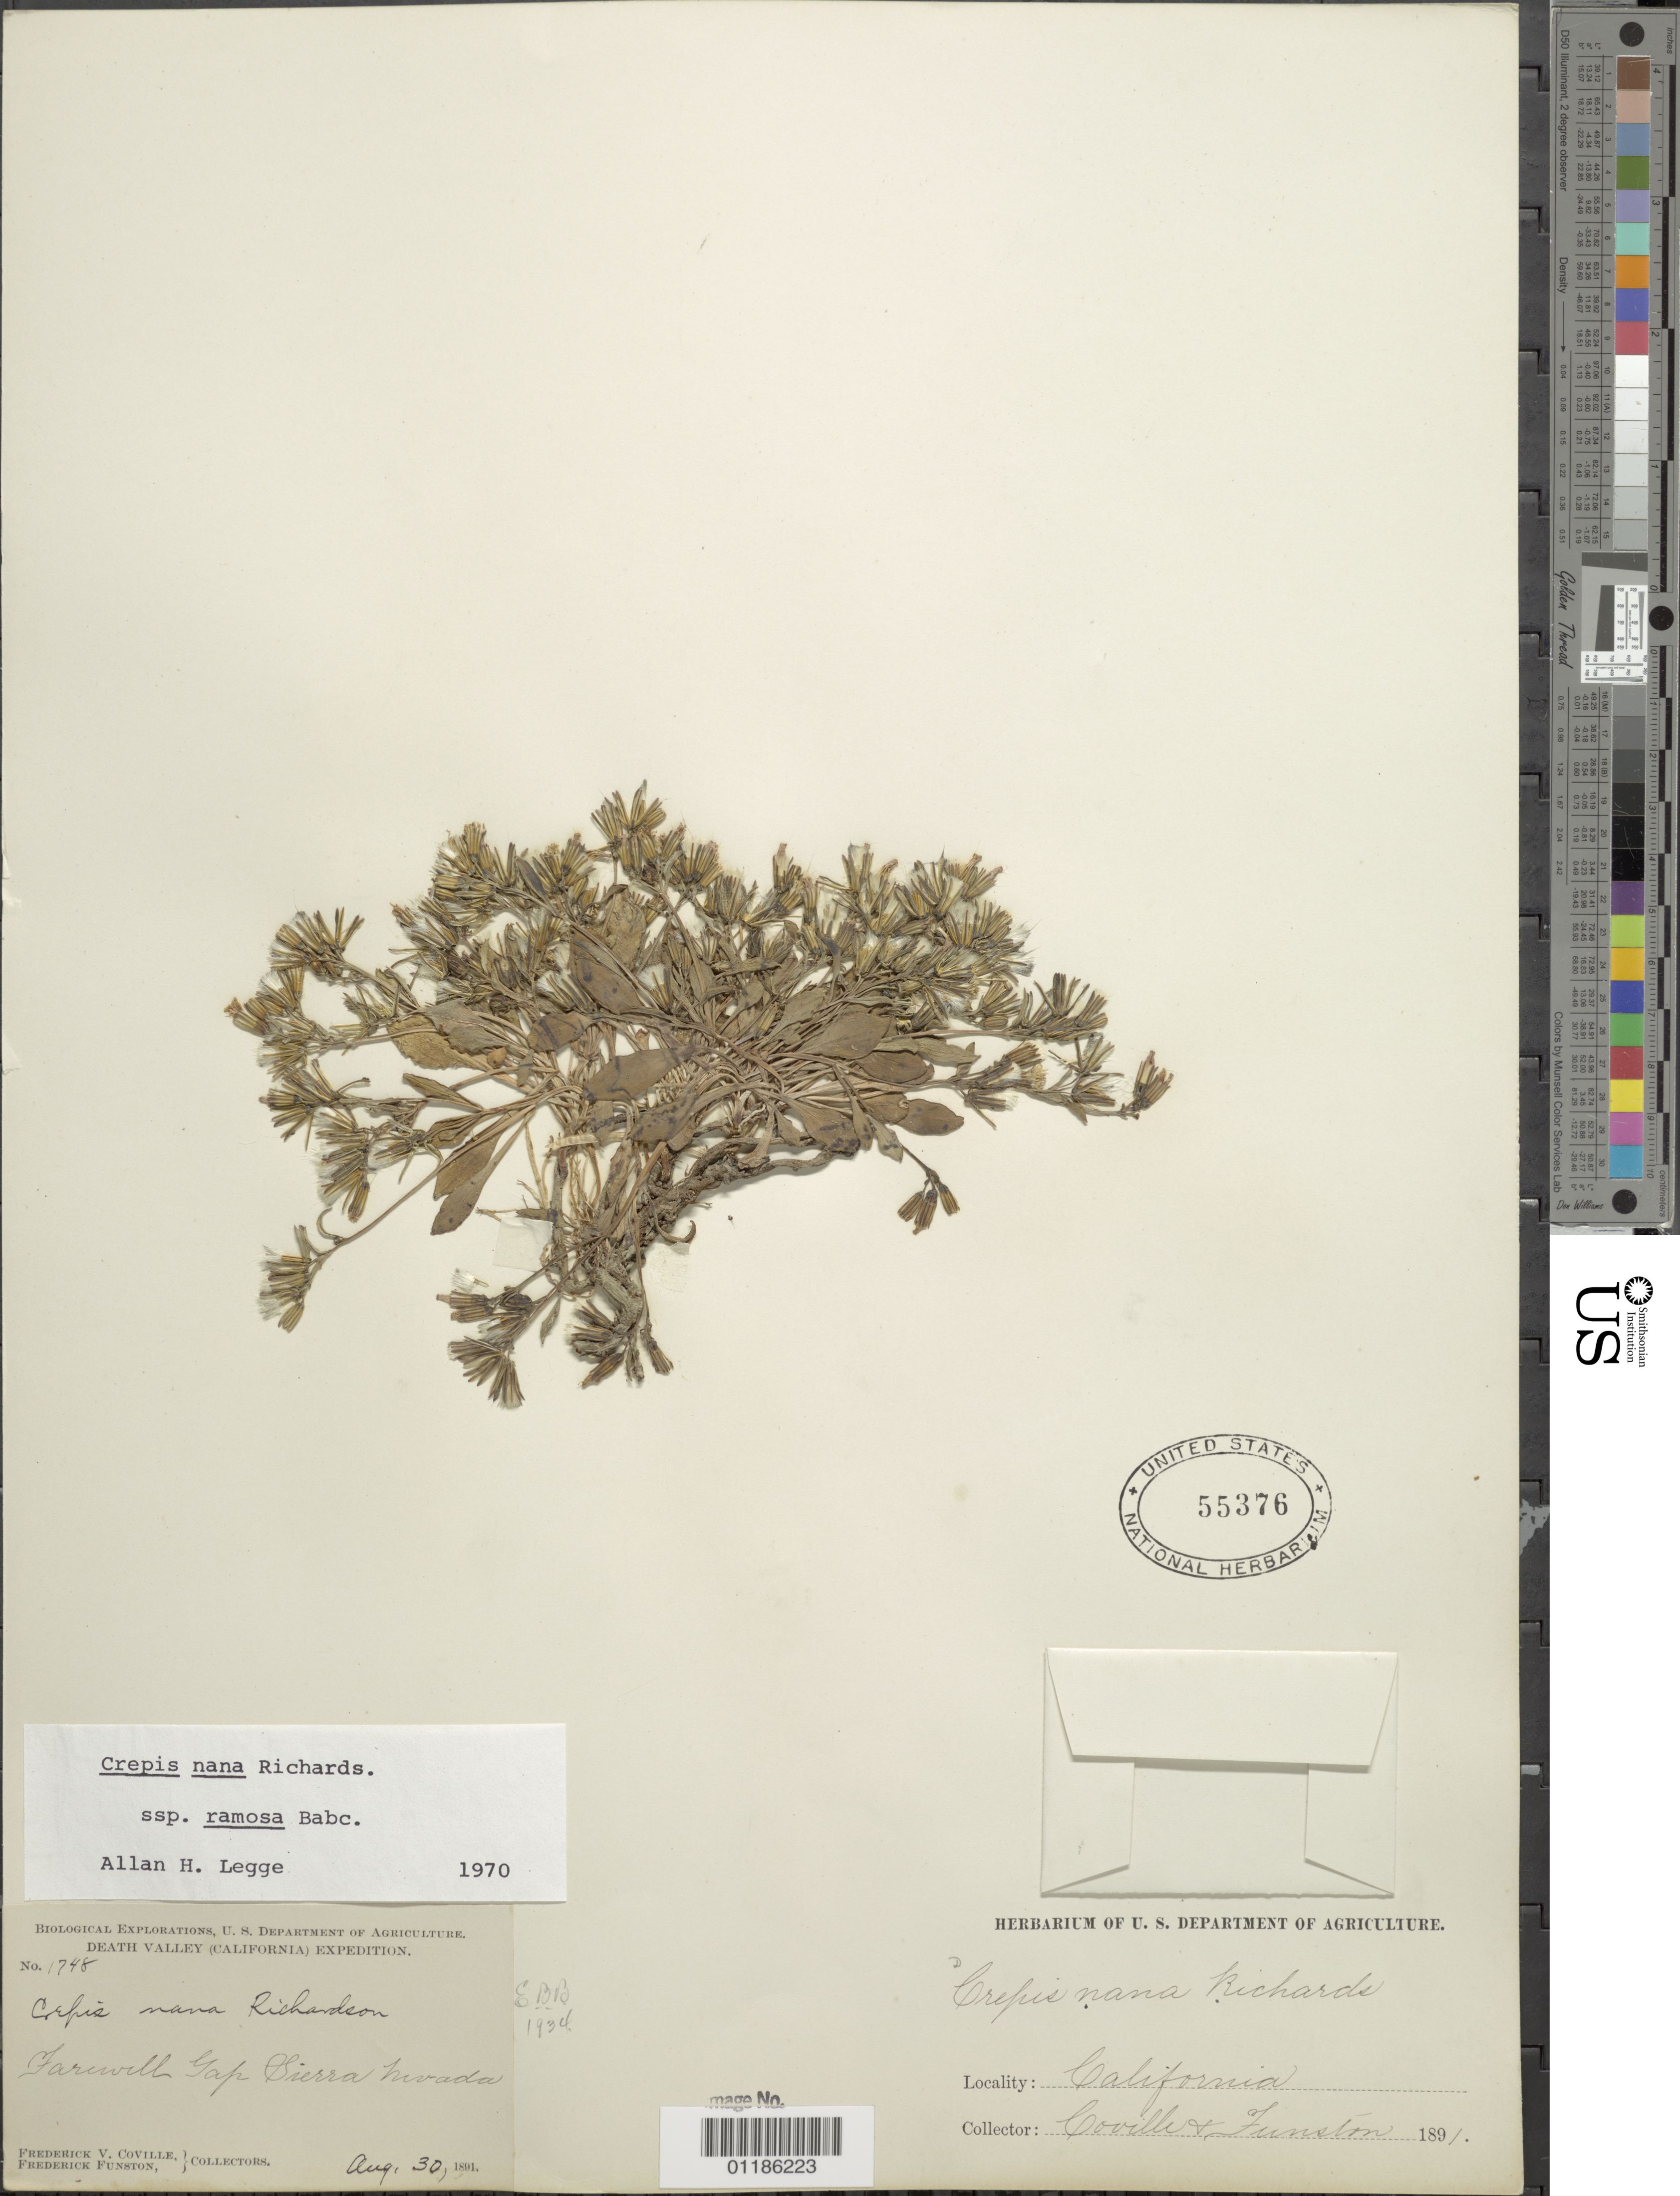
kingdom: Plantae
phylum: Tracheophyta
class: Magnoliopsida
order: Asterales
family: Asteraceae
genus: Askellia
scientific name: Askellia pygmaea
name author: (Ledeb.) Sennikov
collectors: F. V. Coville & F. Funston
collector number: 1748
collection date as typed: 30 Aug 1891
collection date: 1891-08-30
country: United States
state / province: California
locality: Near Funeral Gap, Sierra Nevada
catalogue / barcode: US 55376